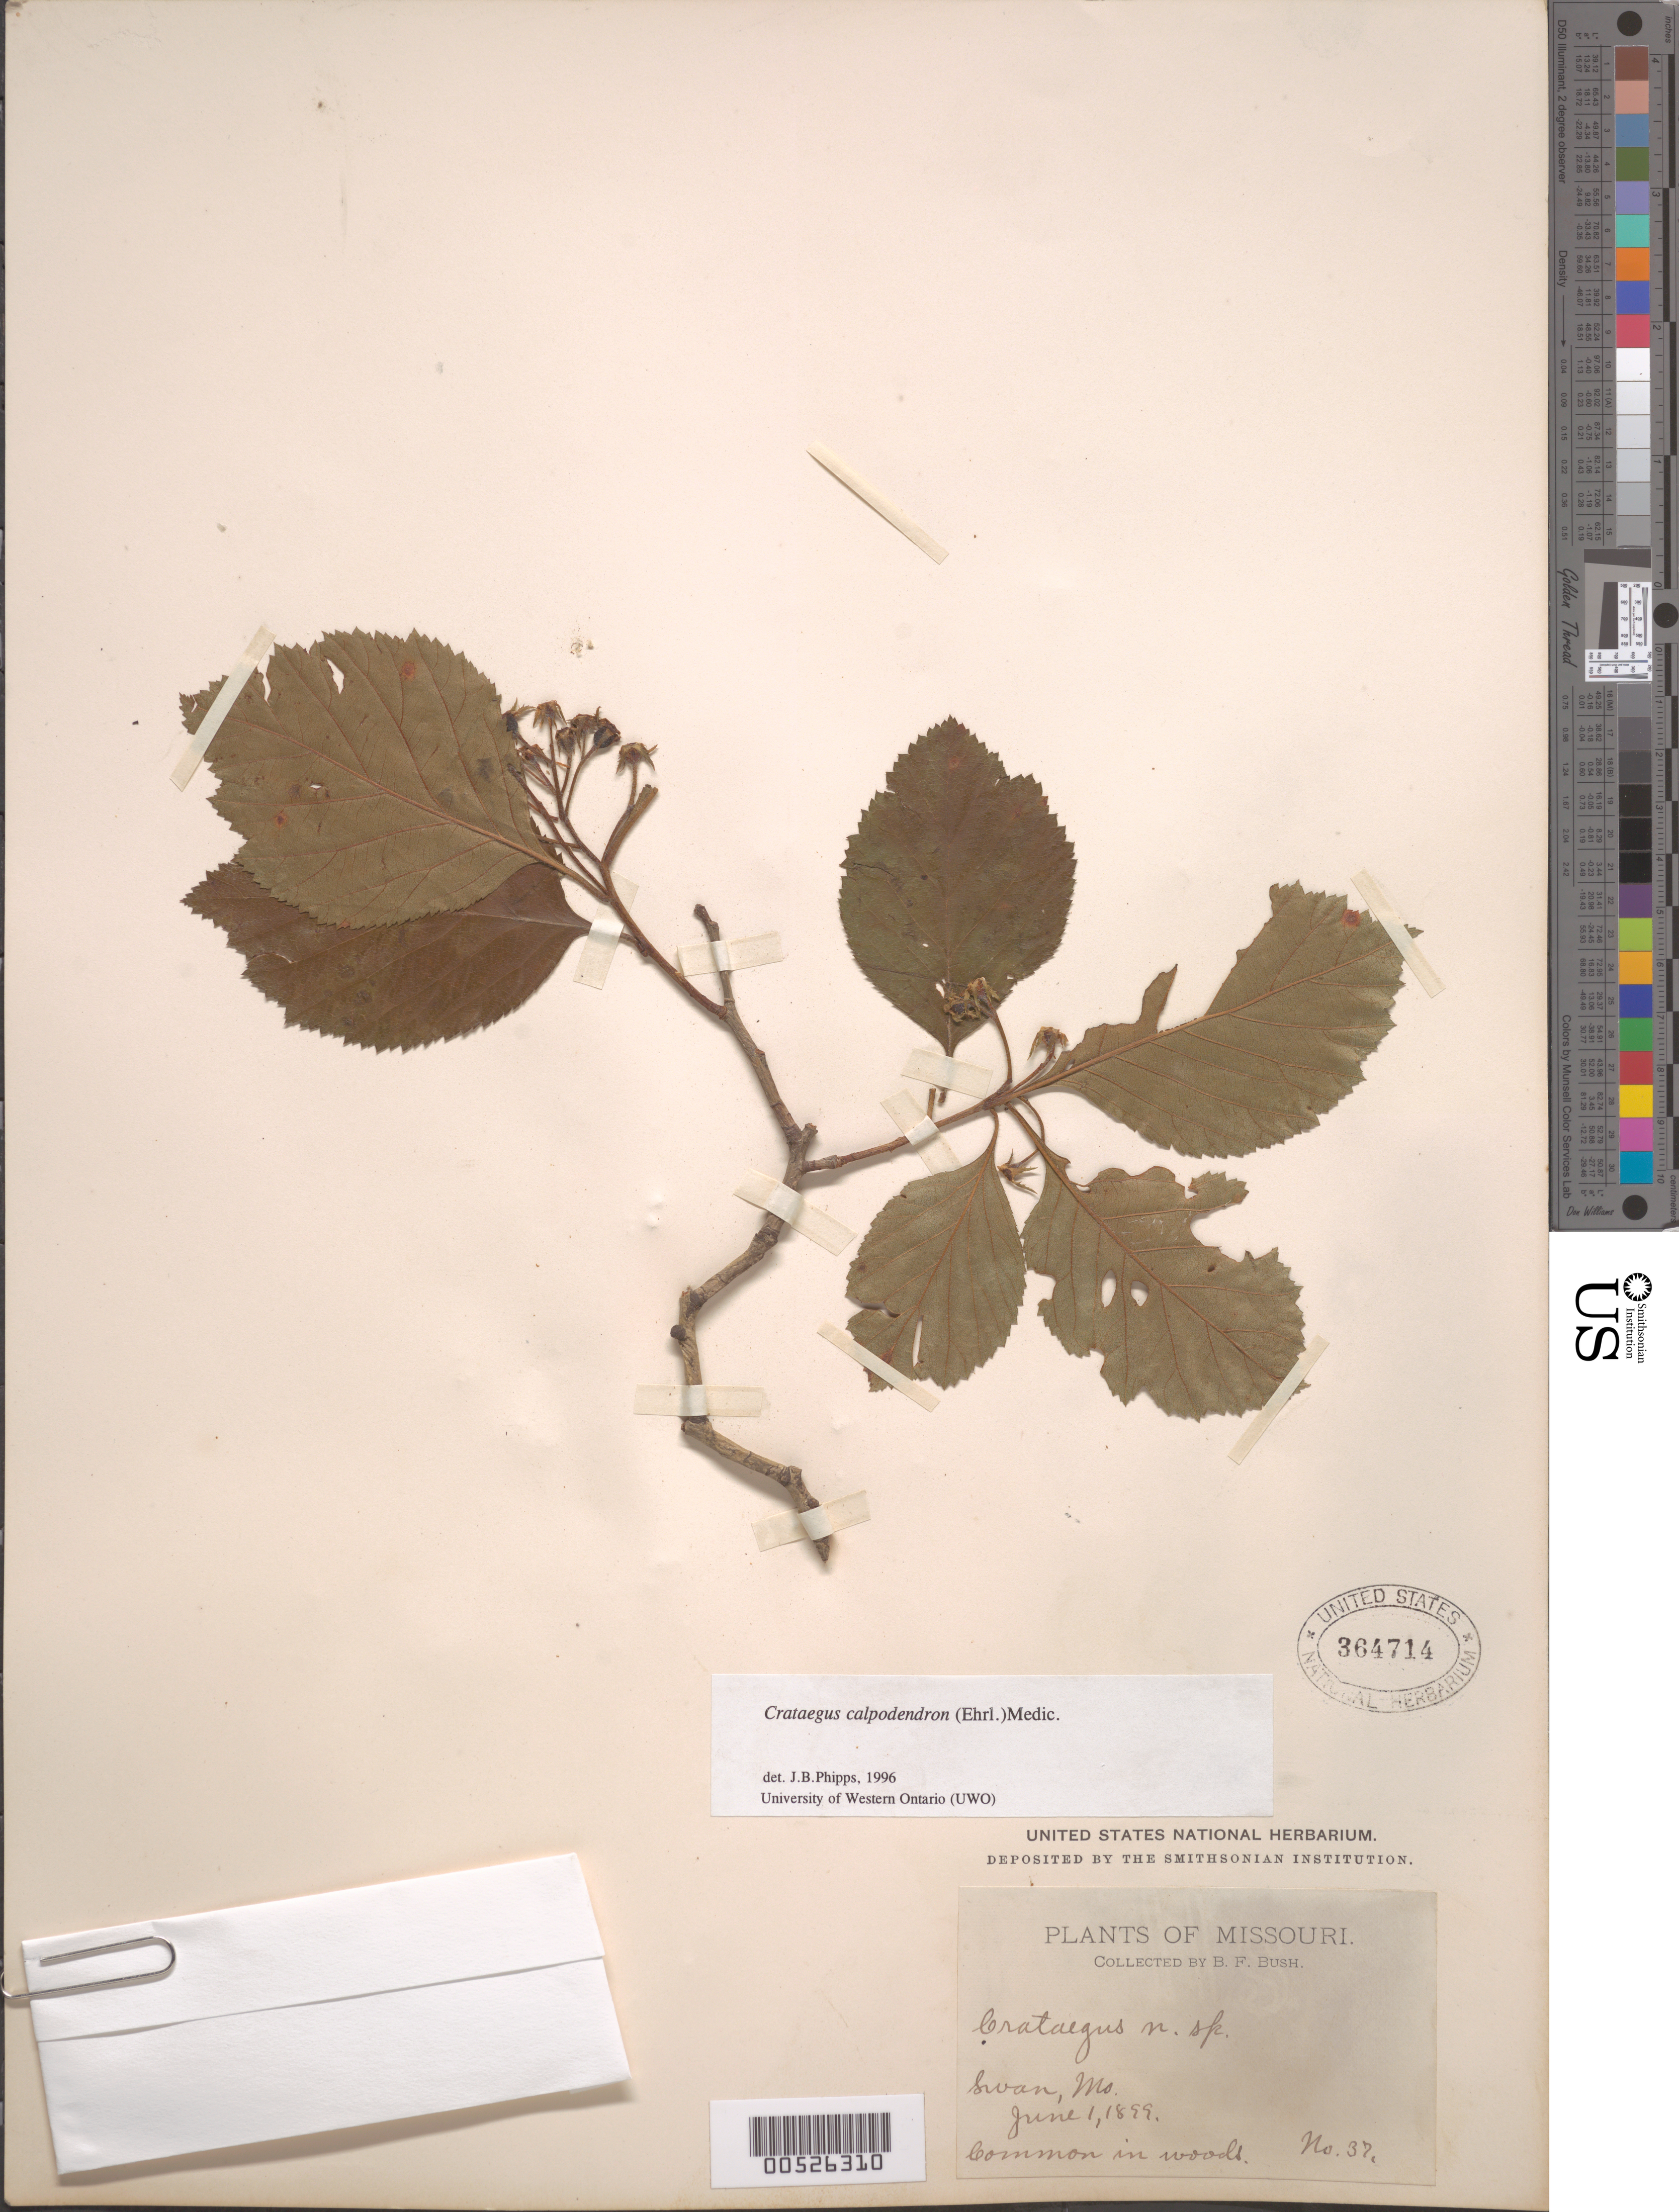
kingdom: Plantae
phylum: Tracheophyta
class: Magnoliopsida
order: Rosales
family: Rosaceae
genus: Crataegus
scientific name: Crataegus calpodendron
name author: (Ehrh.) Medik.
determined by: Phipps, James B., (UWO), University of Western Ontario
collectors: B. F. Bush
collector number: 37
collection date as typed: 01 Jun 1899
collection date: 1899-06-01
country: United States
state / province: Missouri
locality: Swan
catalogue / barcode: US 364714